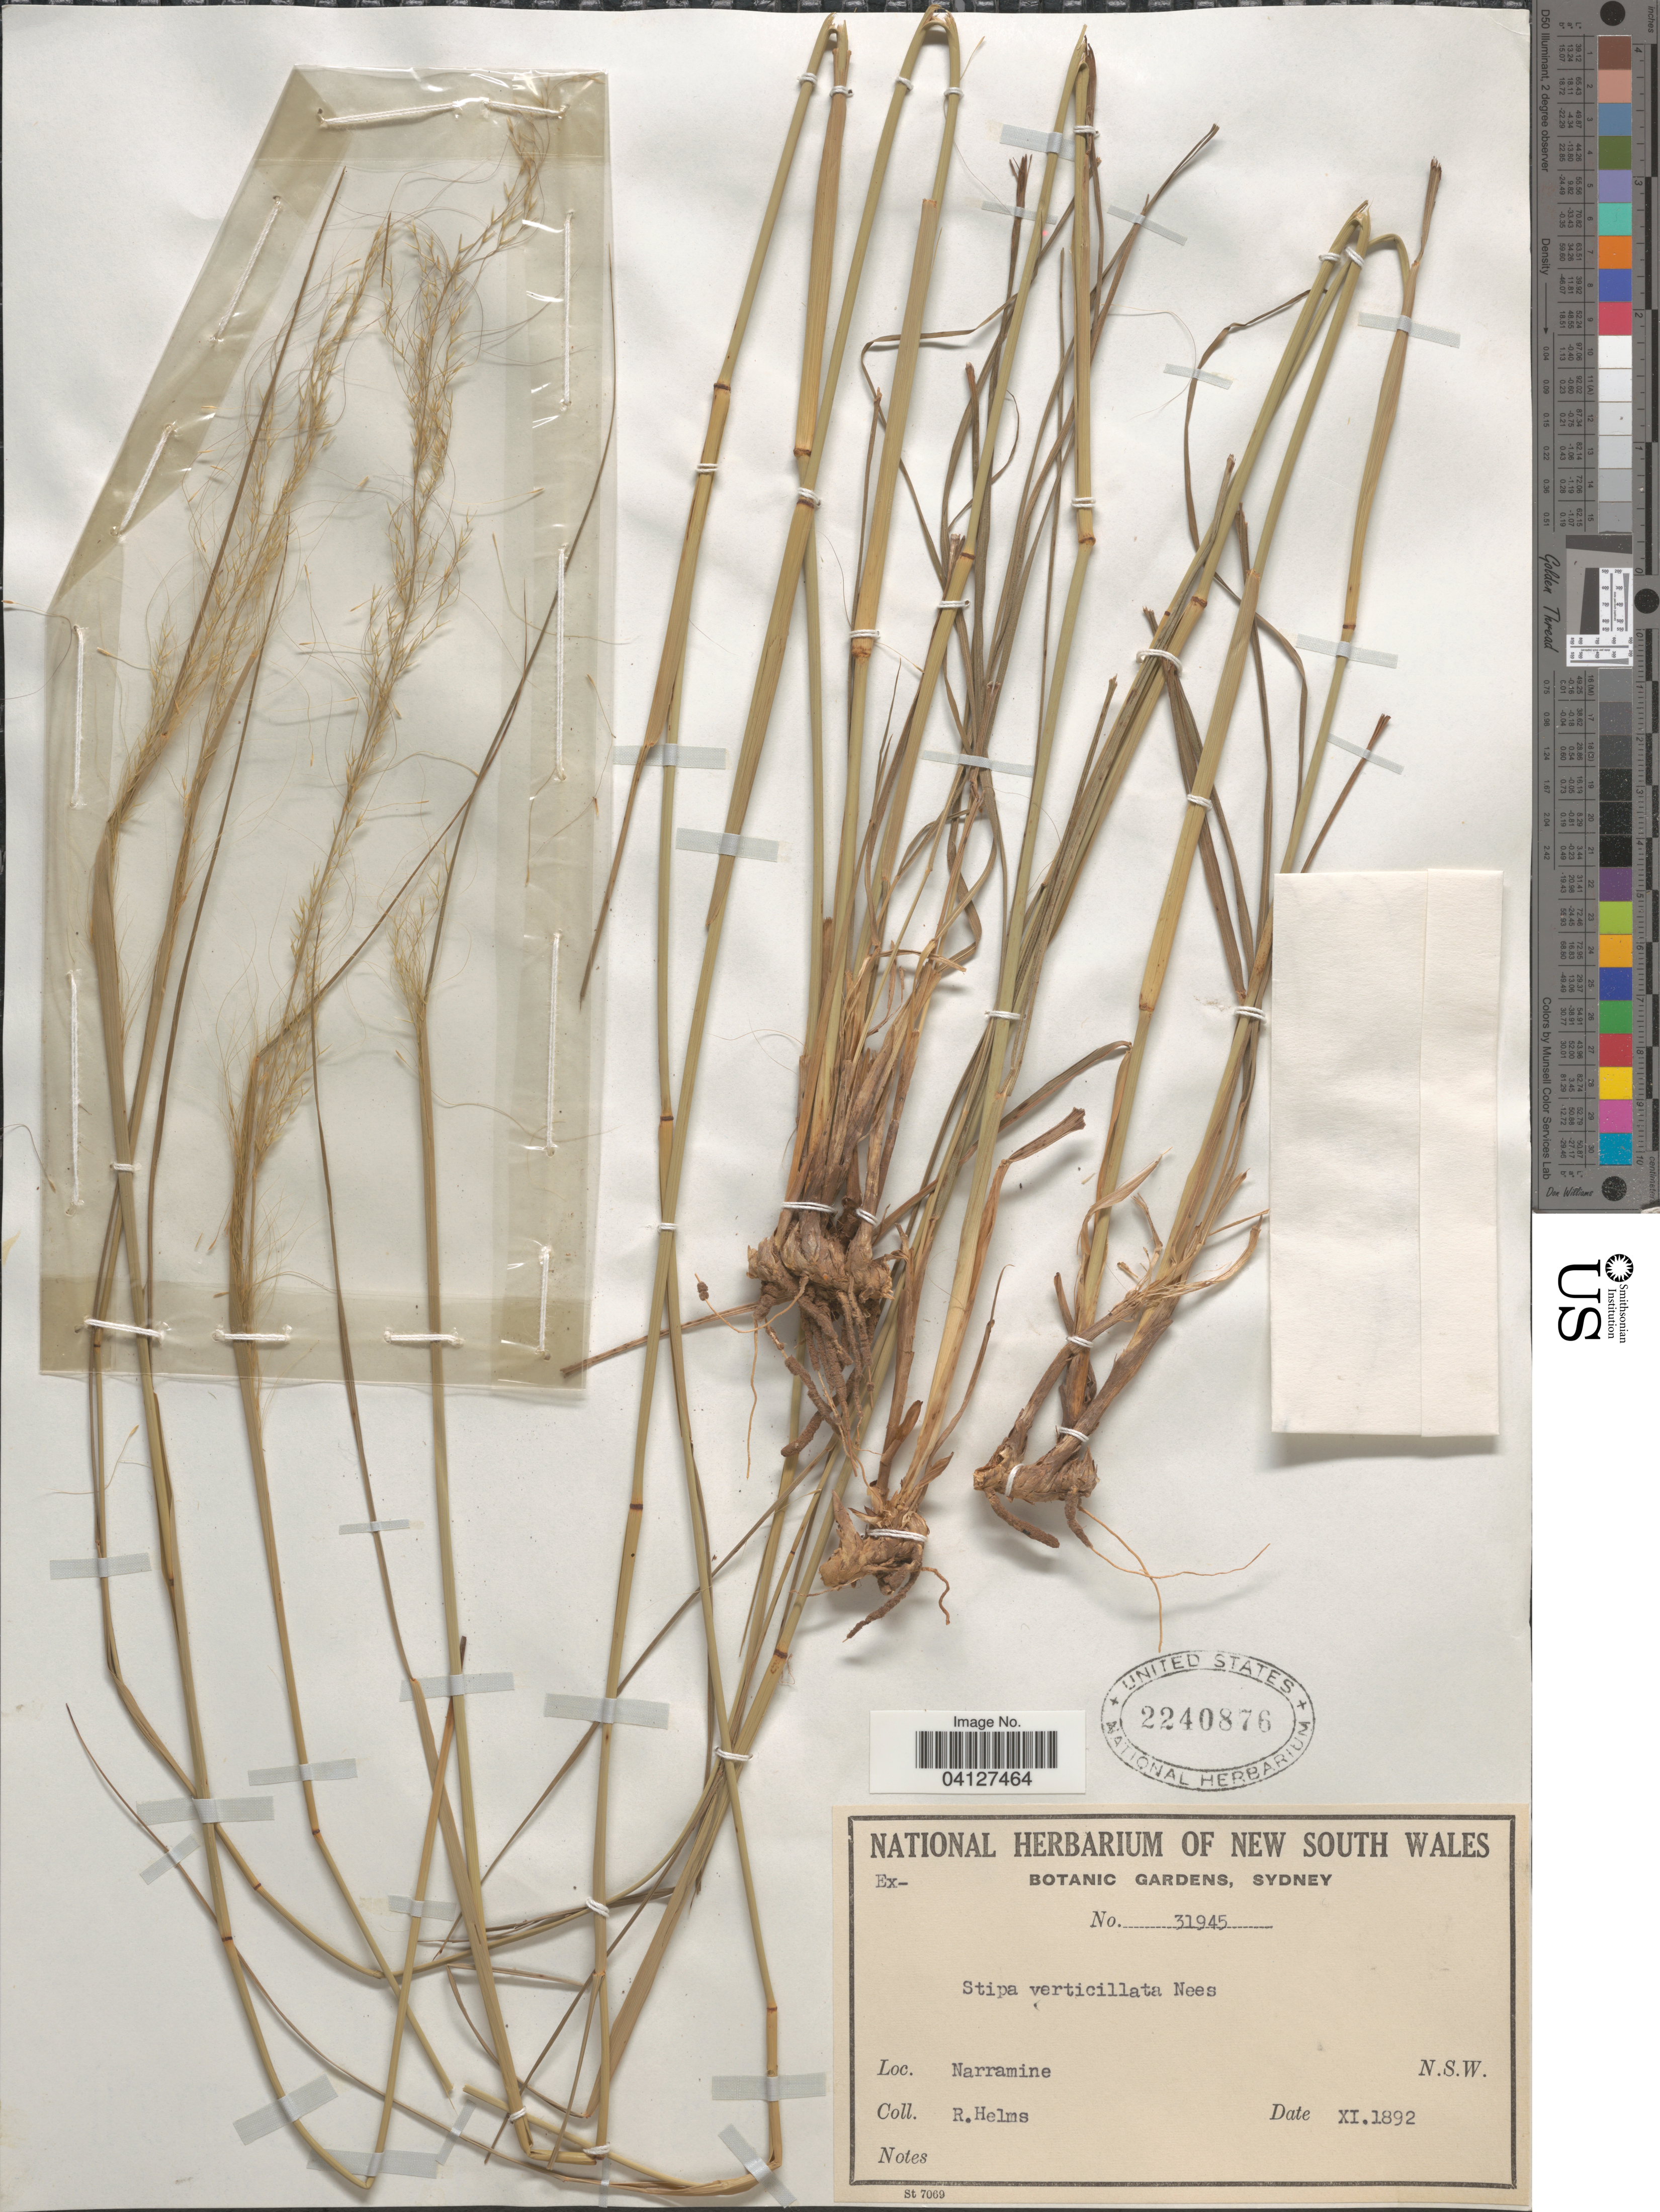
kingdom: Plantae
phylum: Tracheophyta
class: Liliopsida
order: Poales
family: Poaceae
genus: Austrostipa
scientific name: Austrostipa verticillata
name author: (Nees ex Spreng.) S.W.L. Jacobs & J. Everett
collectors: R. Helms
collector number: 31945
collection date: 1892-11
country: Australia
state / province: New South Wales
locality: Narramine.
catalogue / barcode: US 2240876